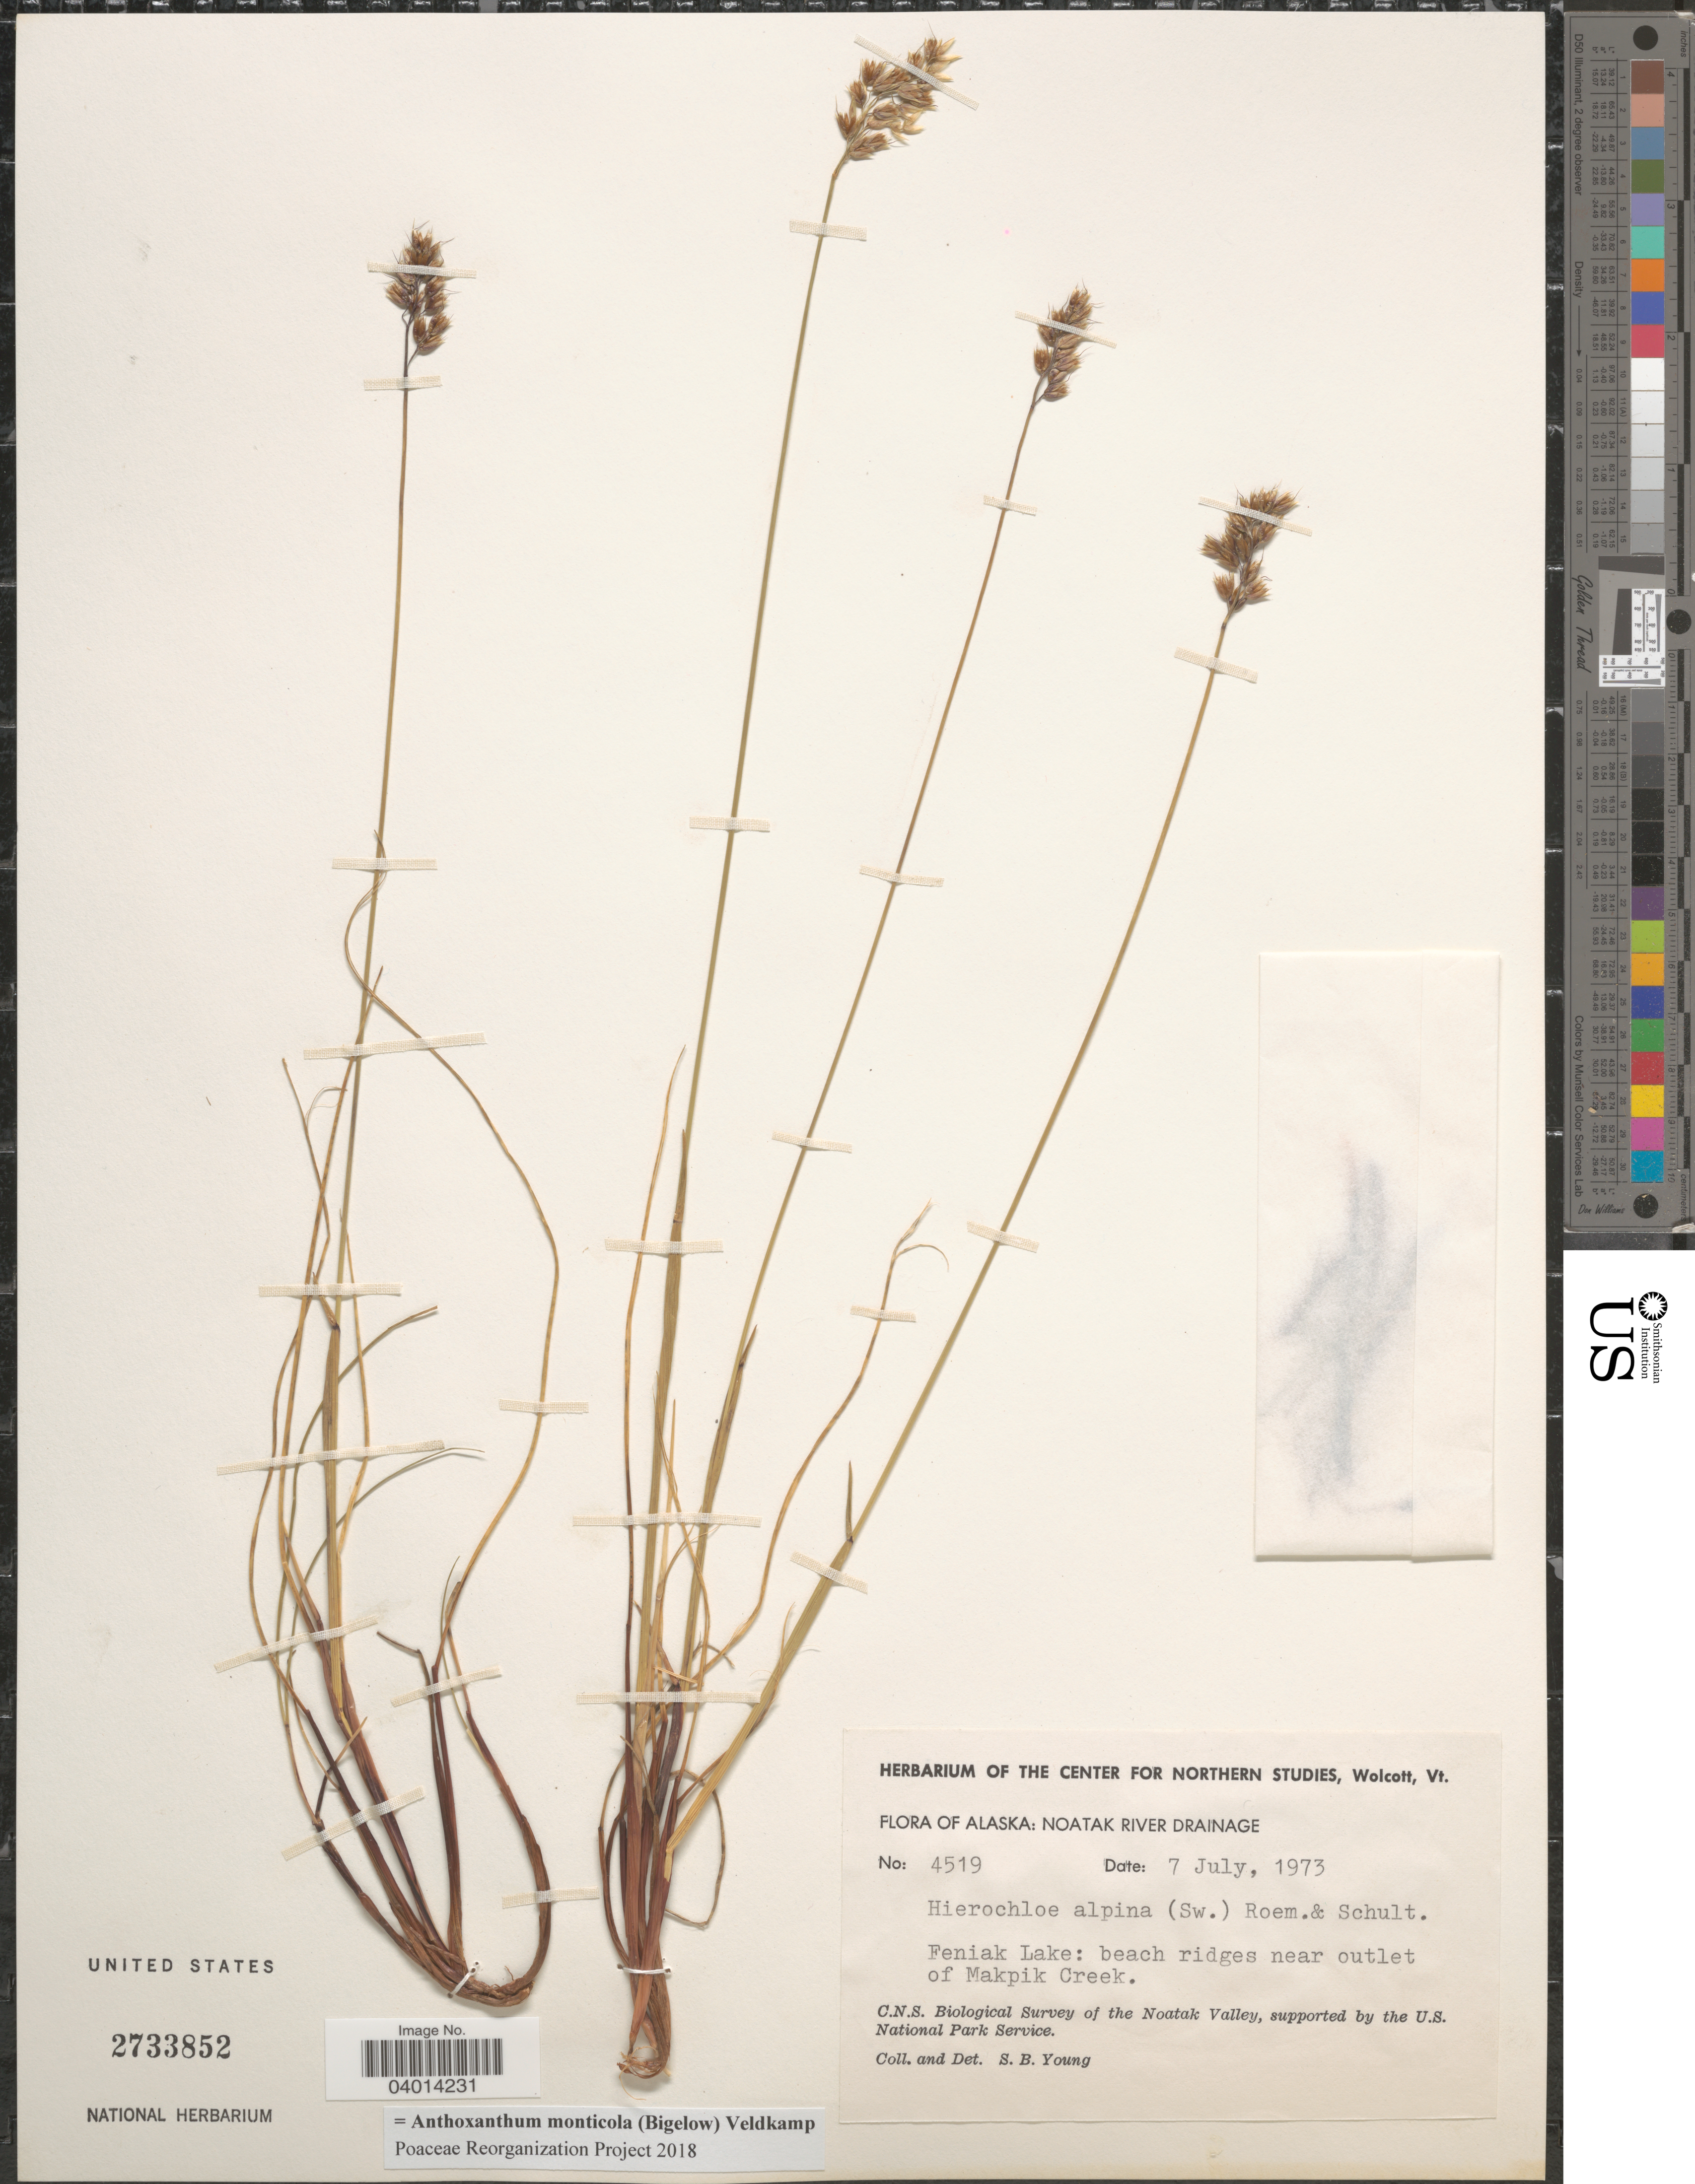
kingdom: Plantae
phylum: Tracheophyta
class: Liliopsida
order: Poales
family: Poaceae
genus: Anthoxanthum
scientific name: Anthoxanthum monticola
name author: (Bigelow) Veldkamp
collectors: S. Young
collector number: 4519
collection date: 1973-07-07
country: United States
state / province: Alaska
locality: Noatak River Drainage. Feniak Lake: beach ridges near outlet of Makpik Creek.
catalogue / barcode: US 2733852